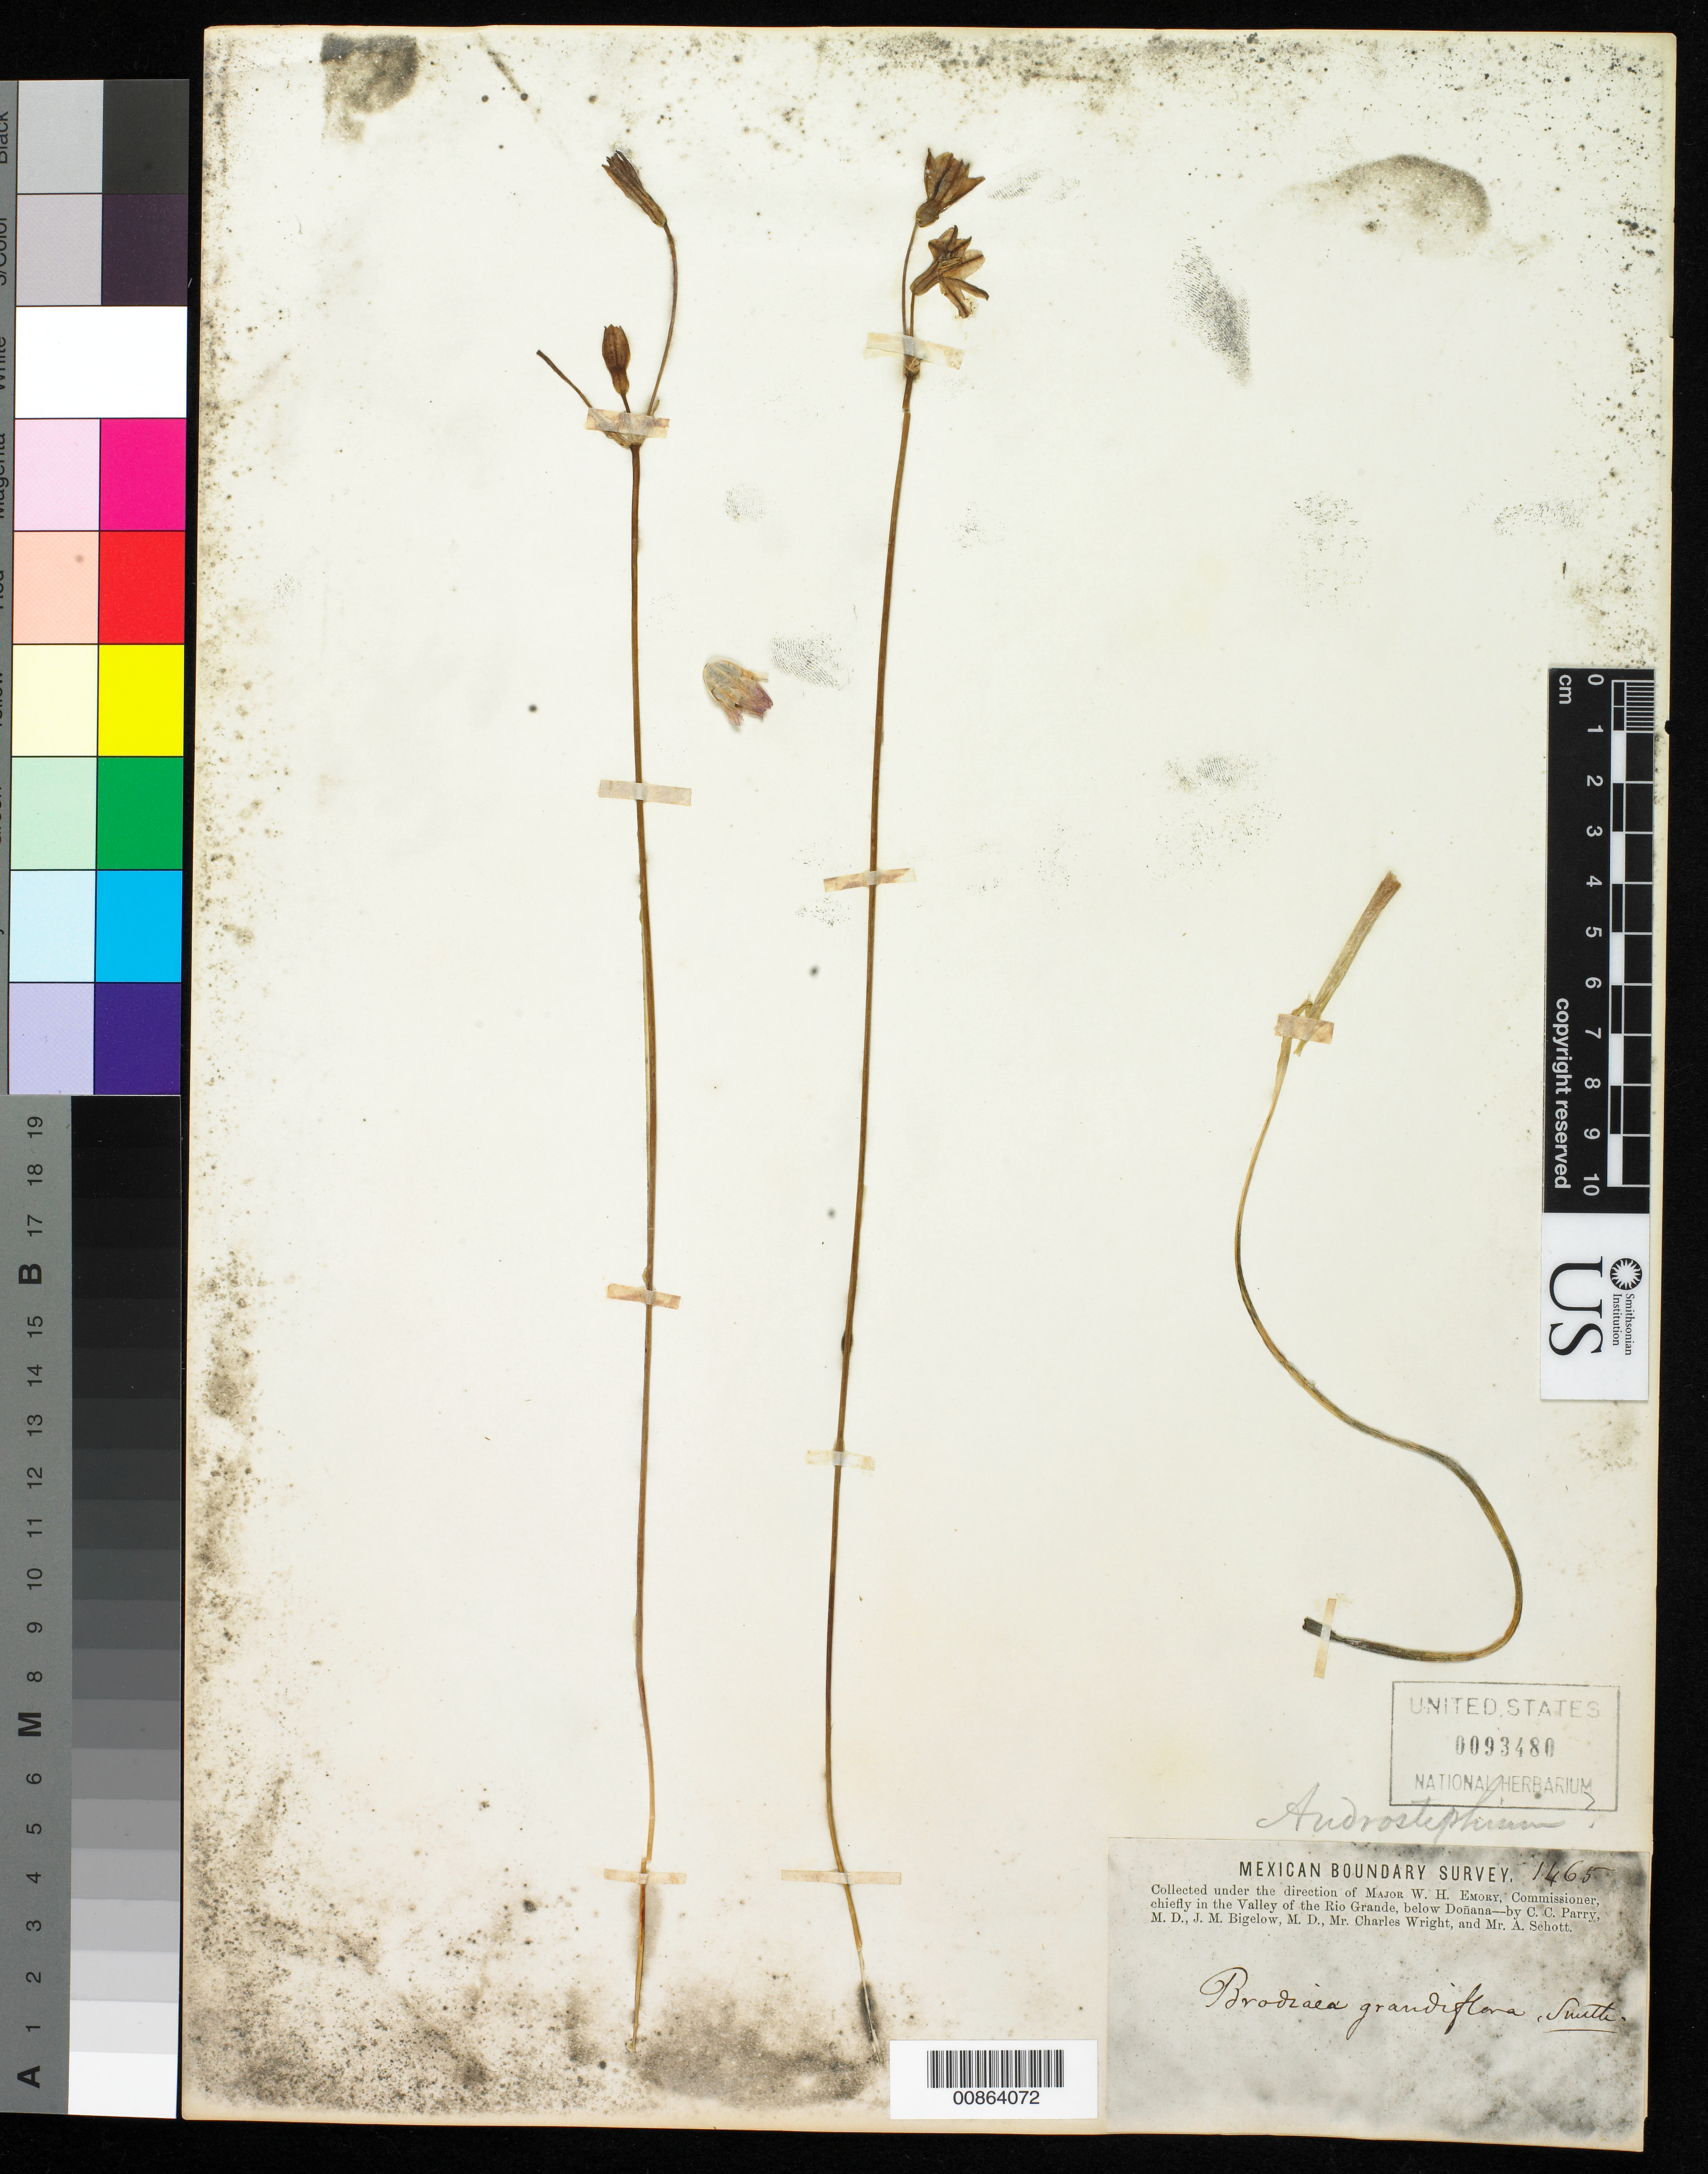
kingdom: Plantae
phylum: Tracheophyta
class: Liliopsida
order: Asparagales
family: Asparagaceae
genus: Dichelostemma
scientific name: Dichelostemma capitatum subsp. pauciflorum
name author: (Torr.) Keator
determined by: Strong, Mark T., (BOT), Smithsonian Institution - National Museum of Natural History (UNITED STATES)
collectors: C. C. Parry, J. M. Bigelow, C. Wright & A. C. V. Schott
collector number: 1465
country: United States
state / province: New Mexico / Texas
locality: Valley of the Rio Grande, below Doñana.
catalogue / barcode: US 93480